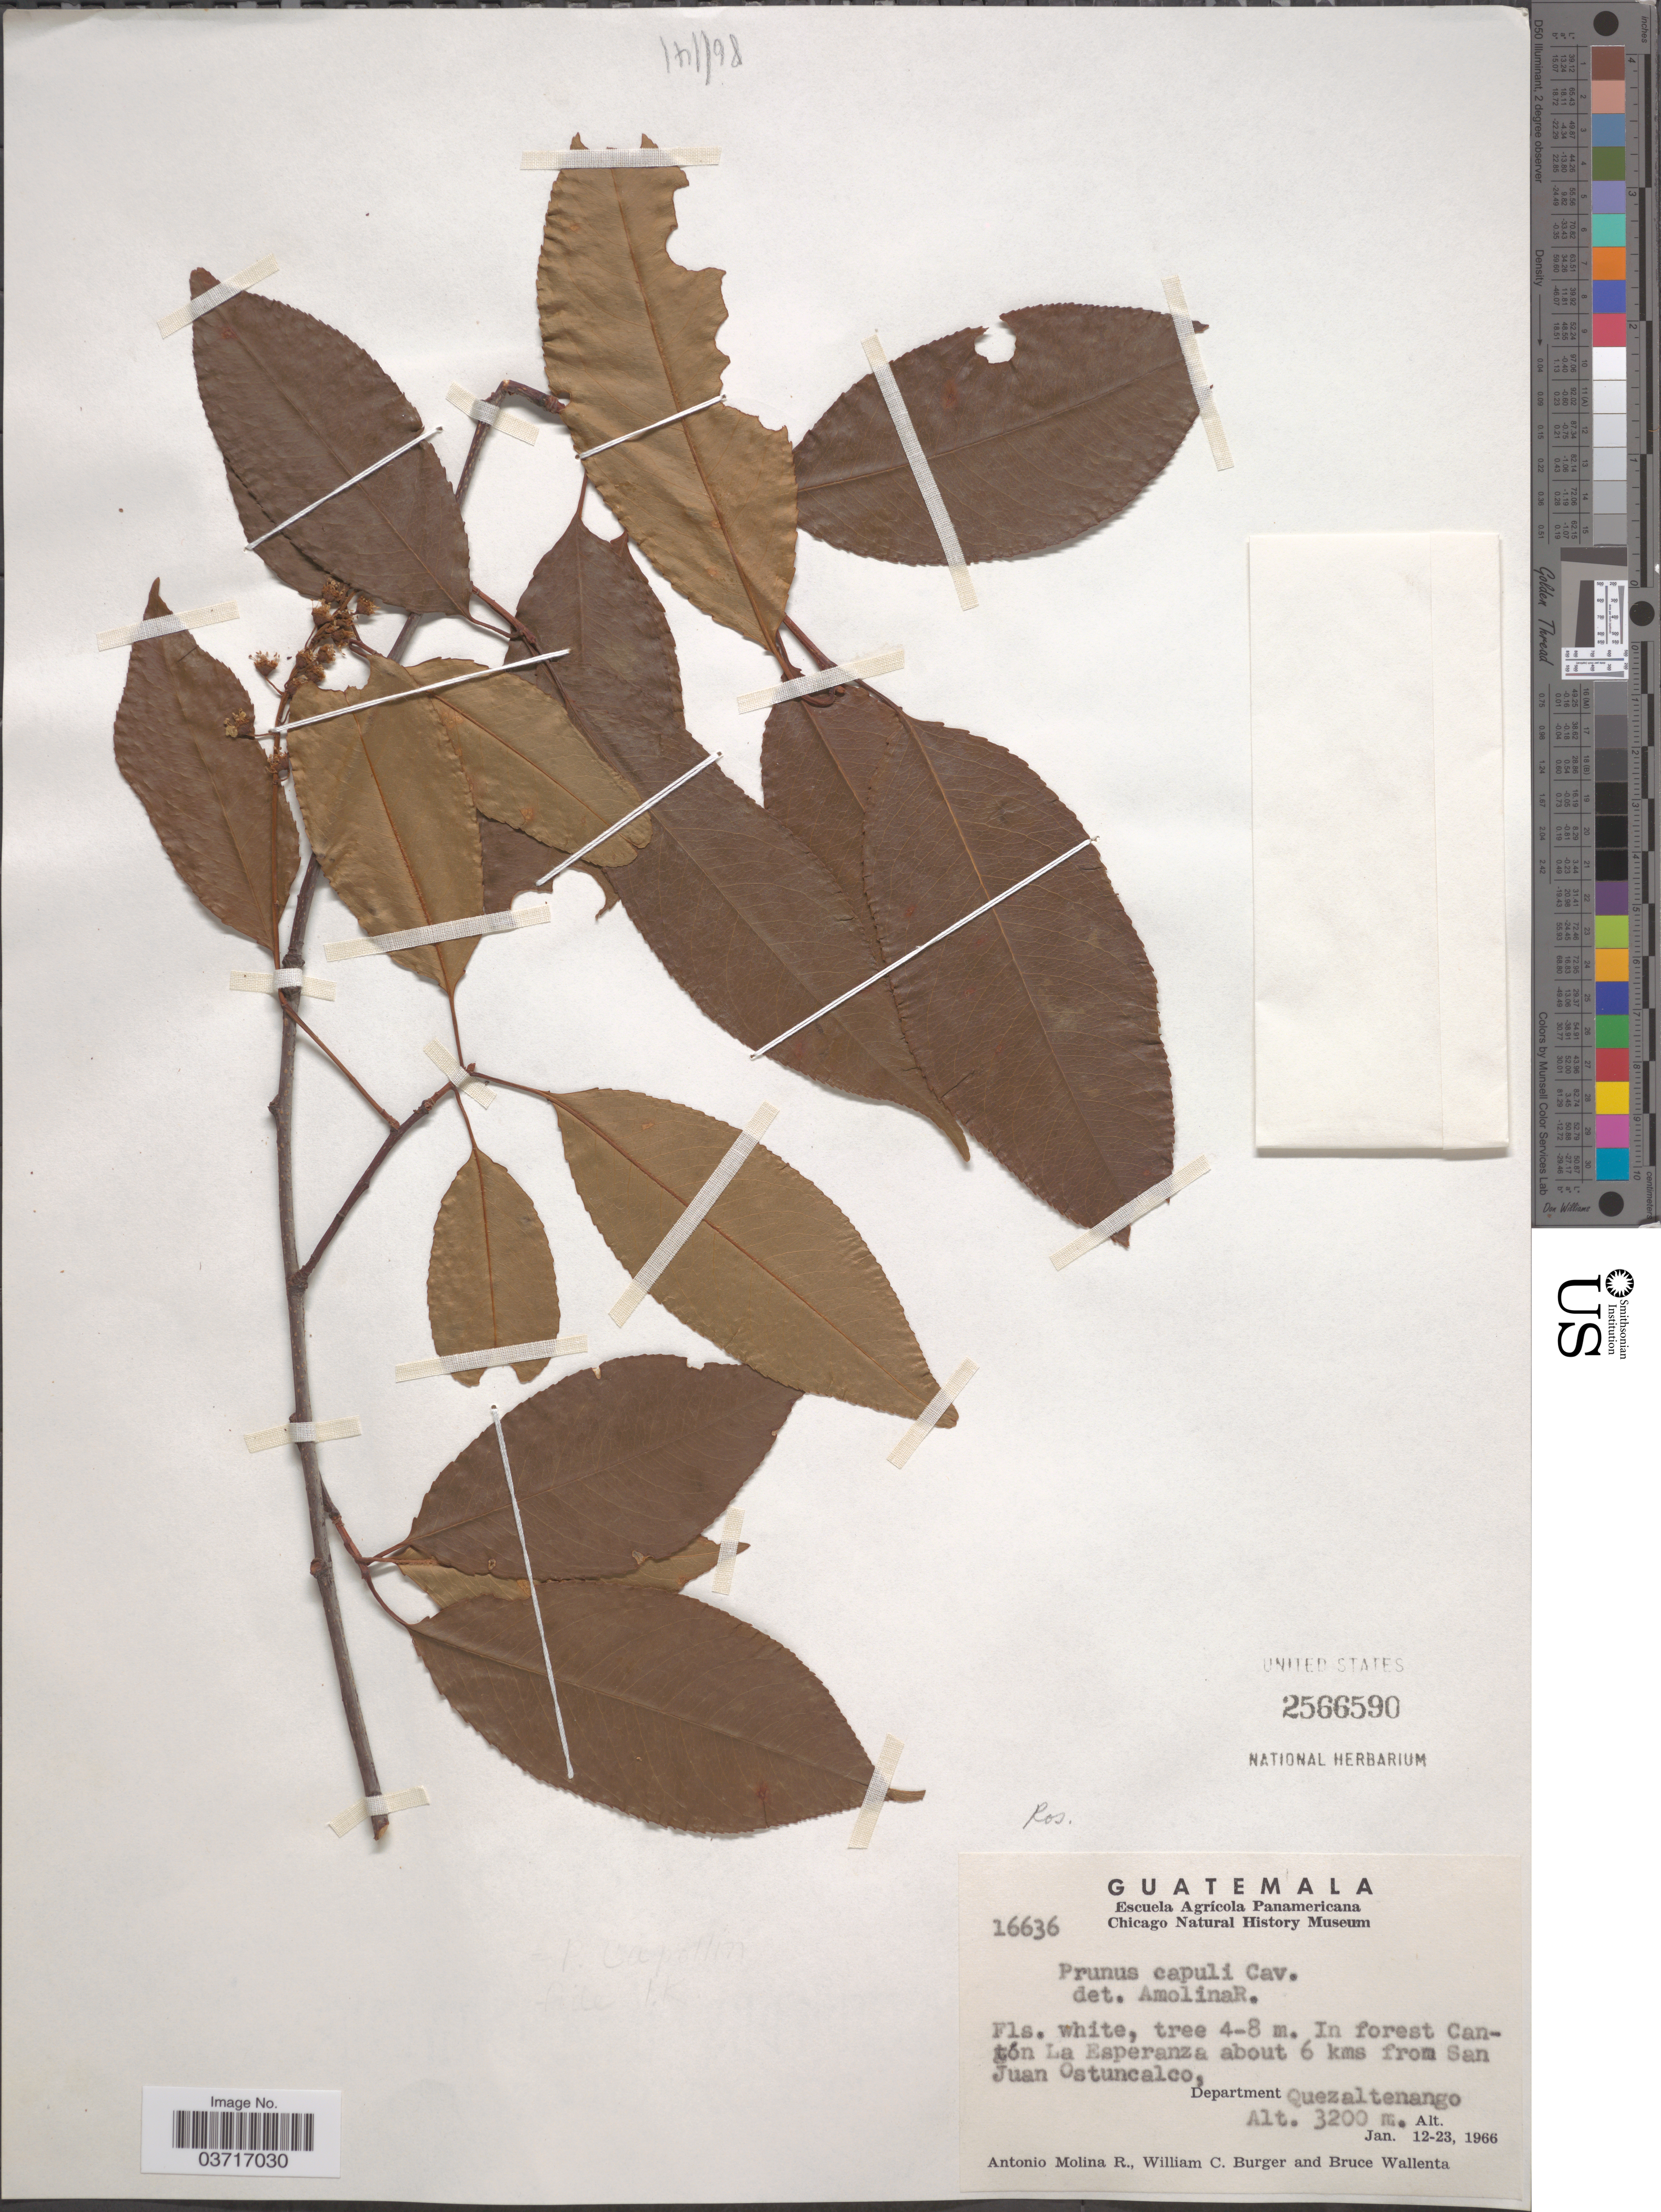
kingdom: Plantae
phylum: Tracheophyta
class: Magnoliopsida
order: Rosales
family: Rosaceae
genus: Prunus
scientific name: Prunus serotina var. serotina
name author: Ehrh.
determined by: Pérez, J. A.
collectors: A. Molina R., W. Burger & B. Wallenta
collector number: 16636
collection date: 1966-01-12/1966-01-23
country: Guatemala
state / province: Quetzaltenango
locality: In forest Cantón La Esperanza about 6 kms from San Juan Ostuncalco, Department Quezaltenango.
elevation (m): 3200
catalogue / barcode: US 2566590